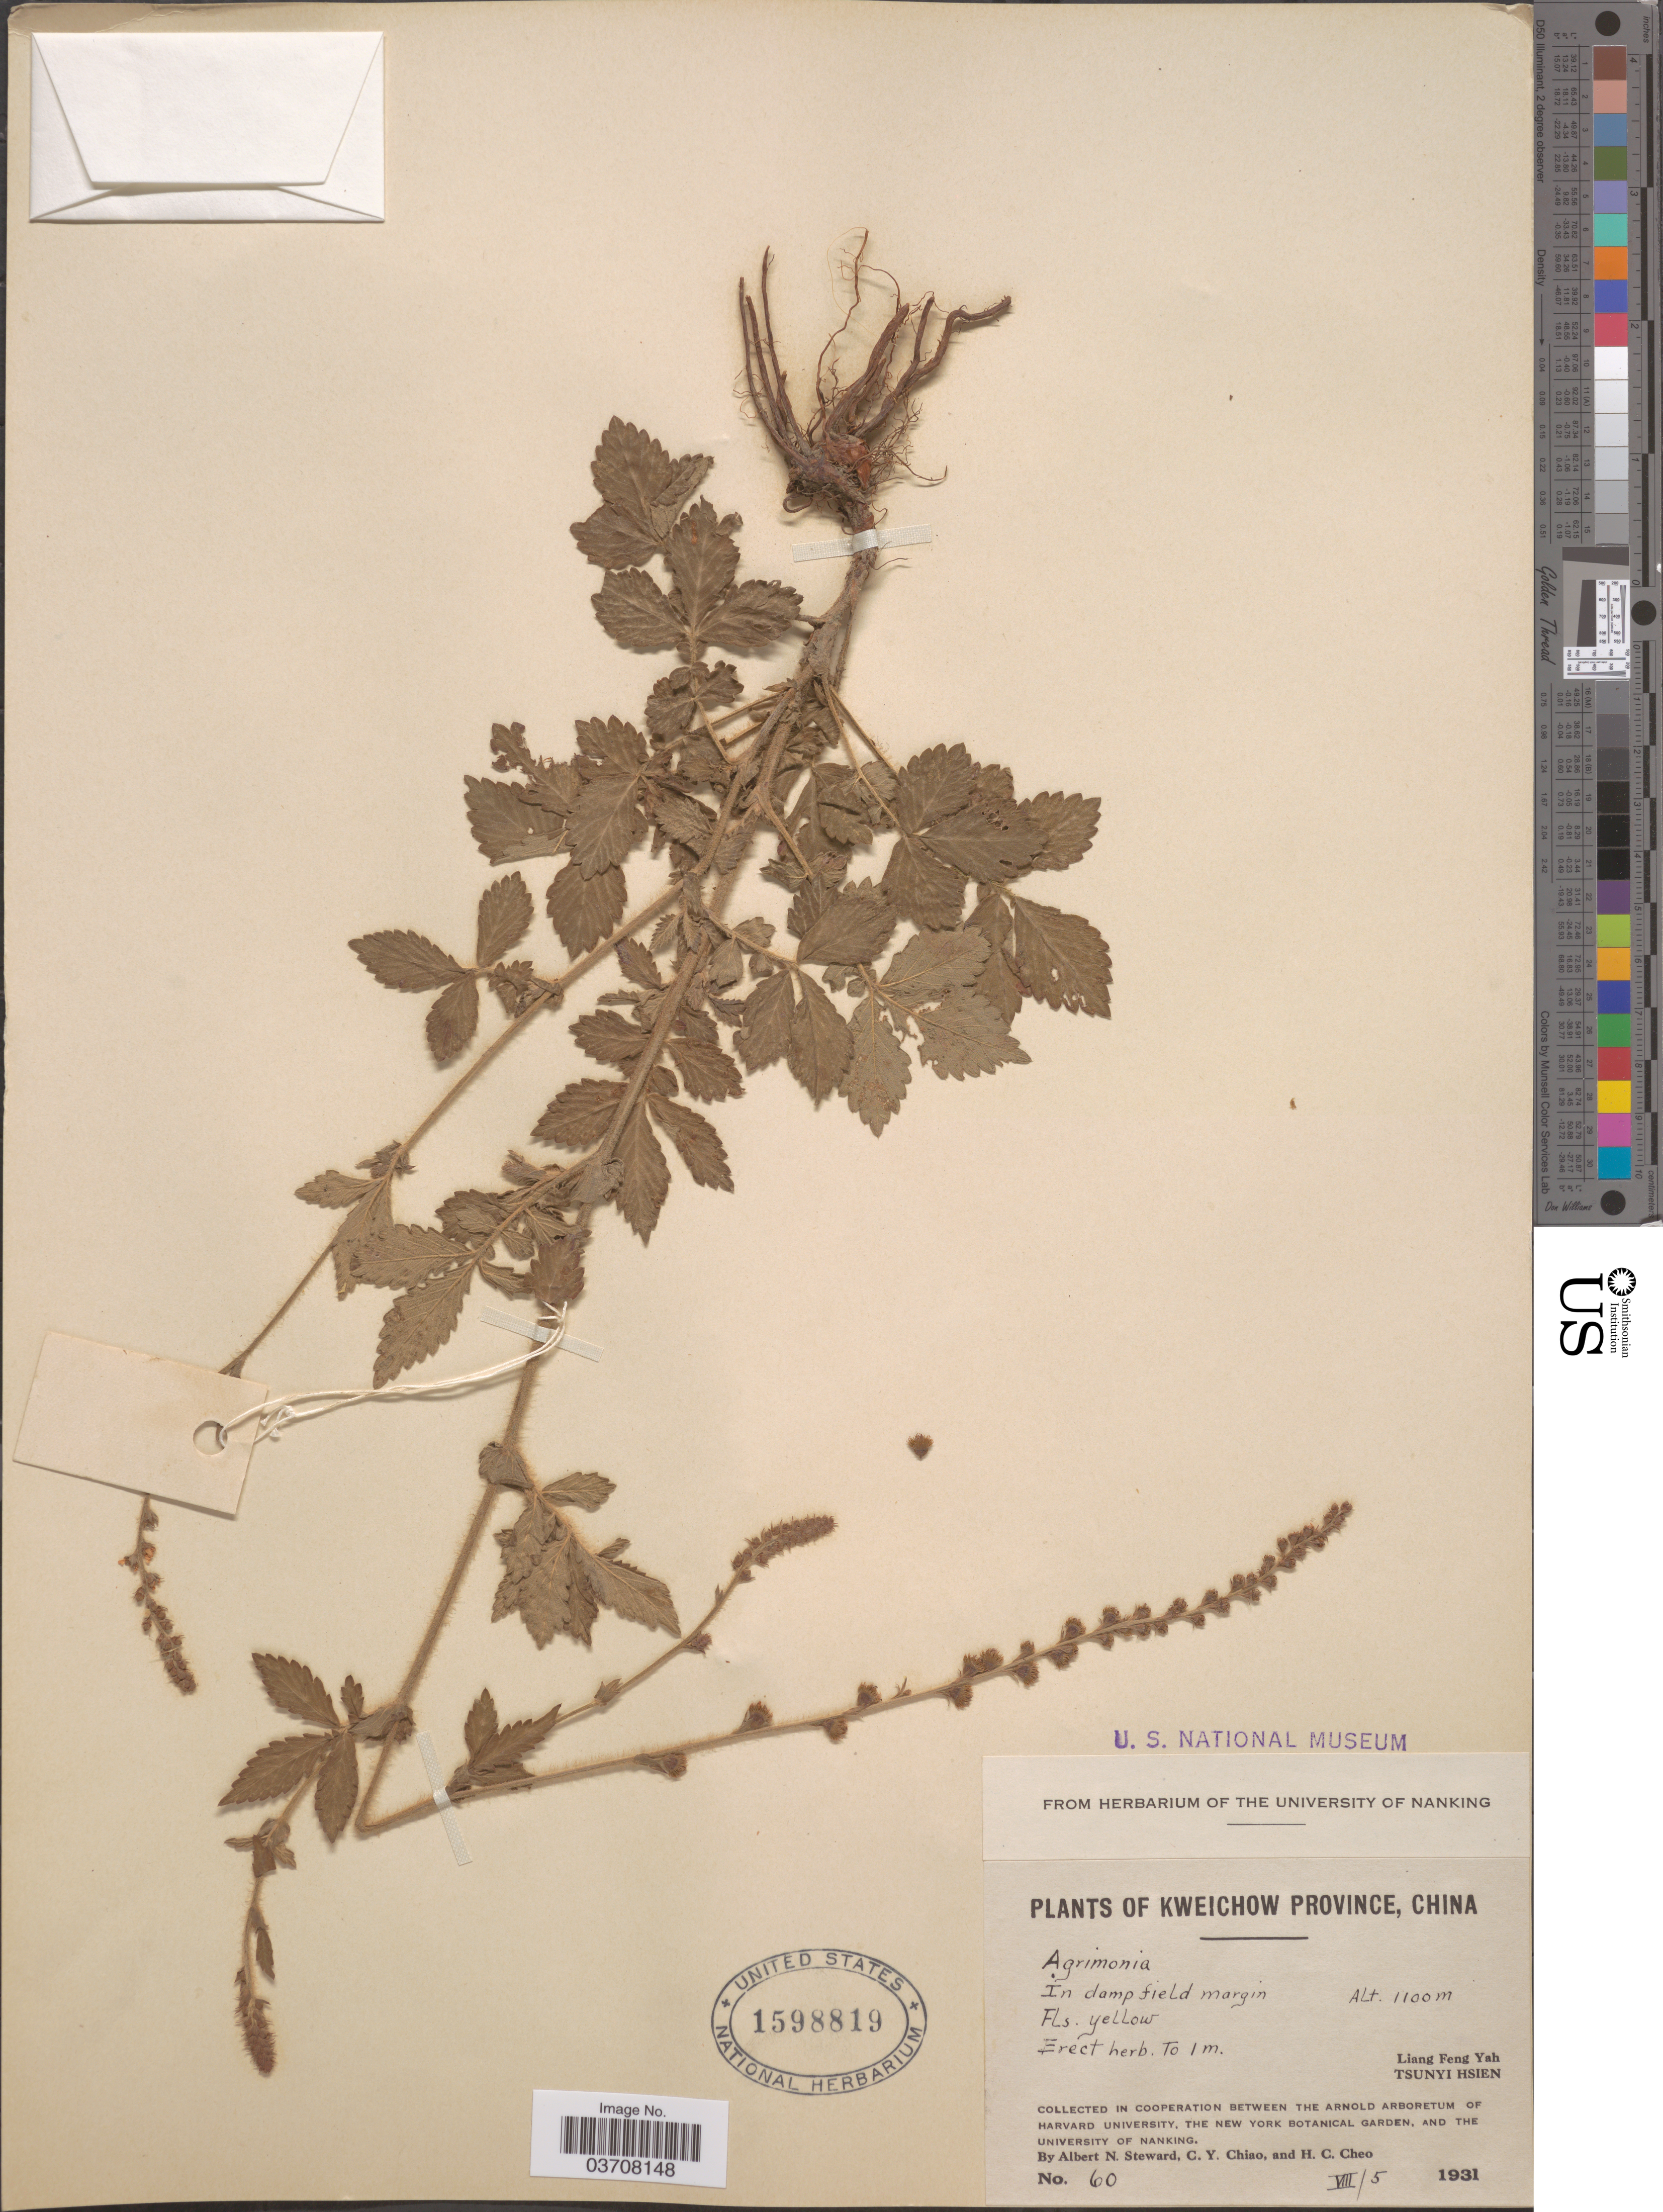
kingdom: Plantae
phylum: Tracheophyta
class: Magnoliopsida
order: Rosales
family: Rosaceae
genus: Agrimonia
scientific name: Agrimonia sp.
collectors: A. N. Steward, C. Chaio & H. Cheo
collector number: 60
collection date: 1931-08-05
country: China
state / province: Guizhou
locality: Kweichow Province. Liang Feng Yah. Tsunyi Hsien.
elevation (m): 1100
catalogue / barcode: US 1598819